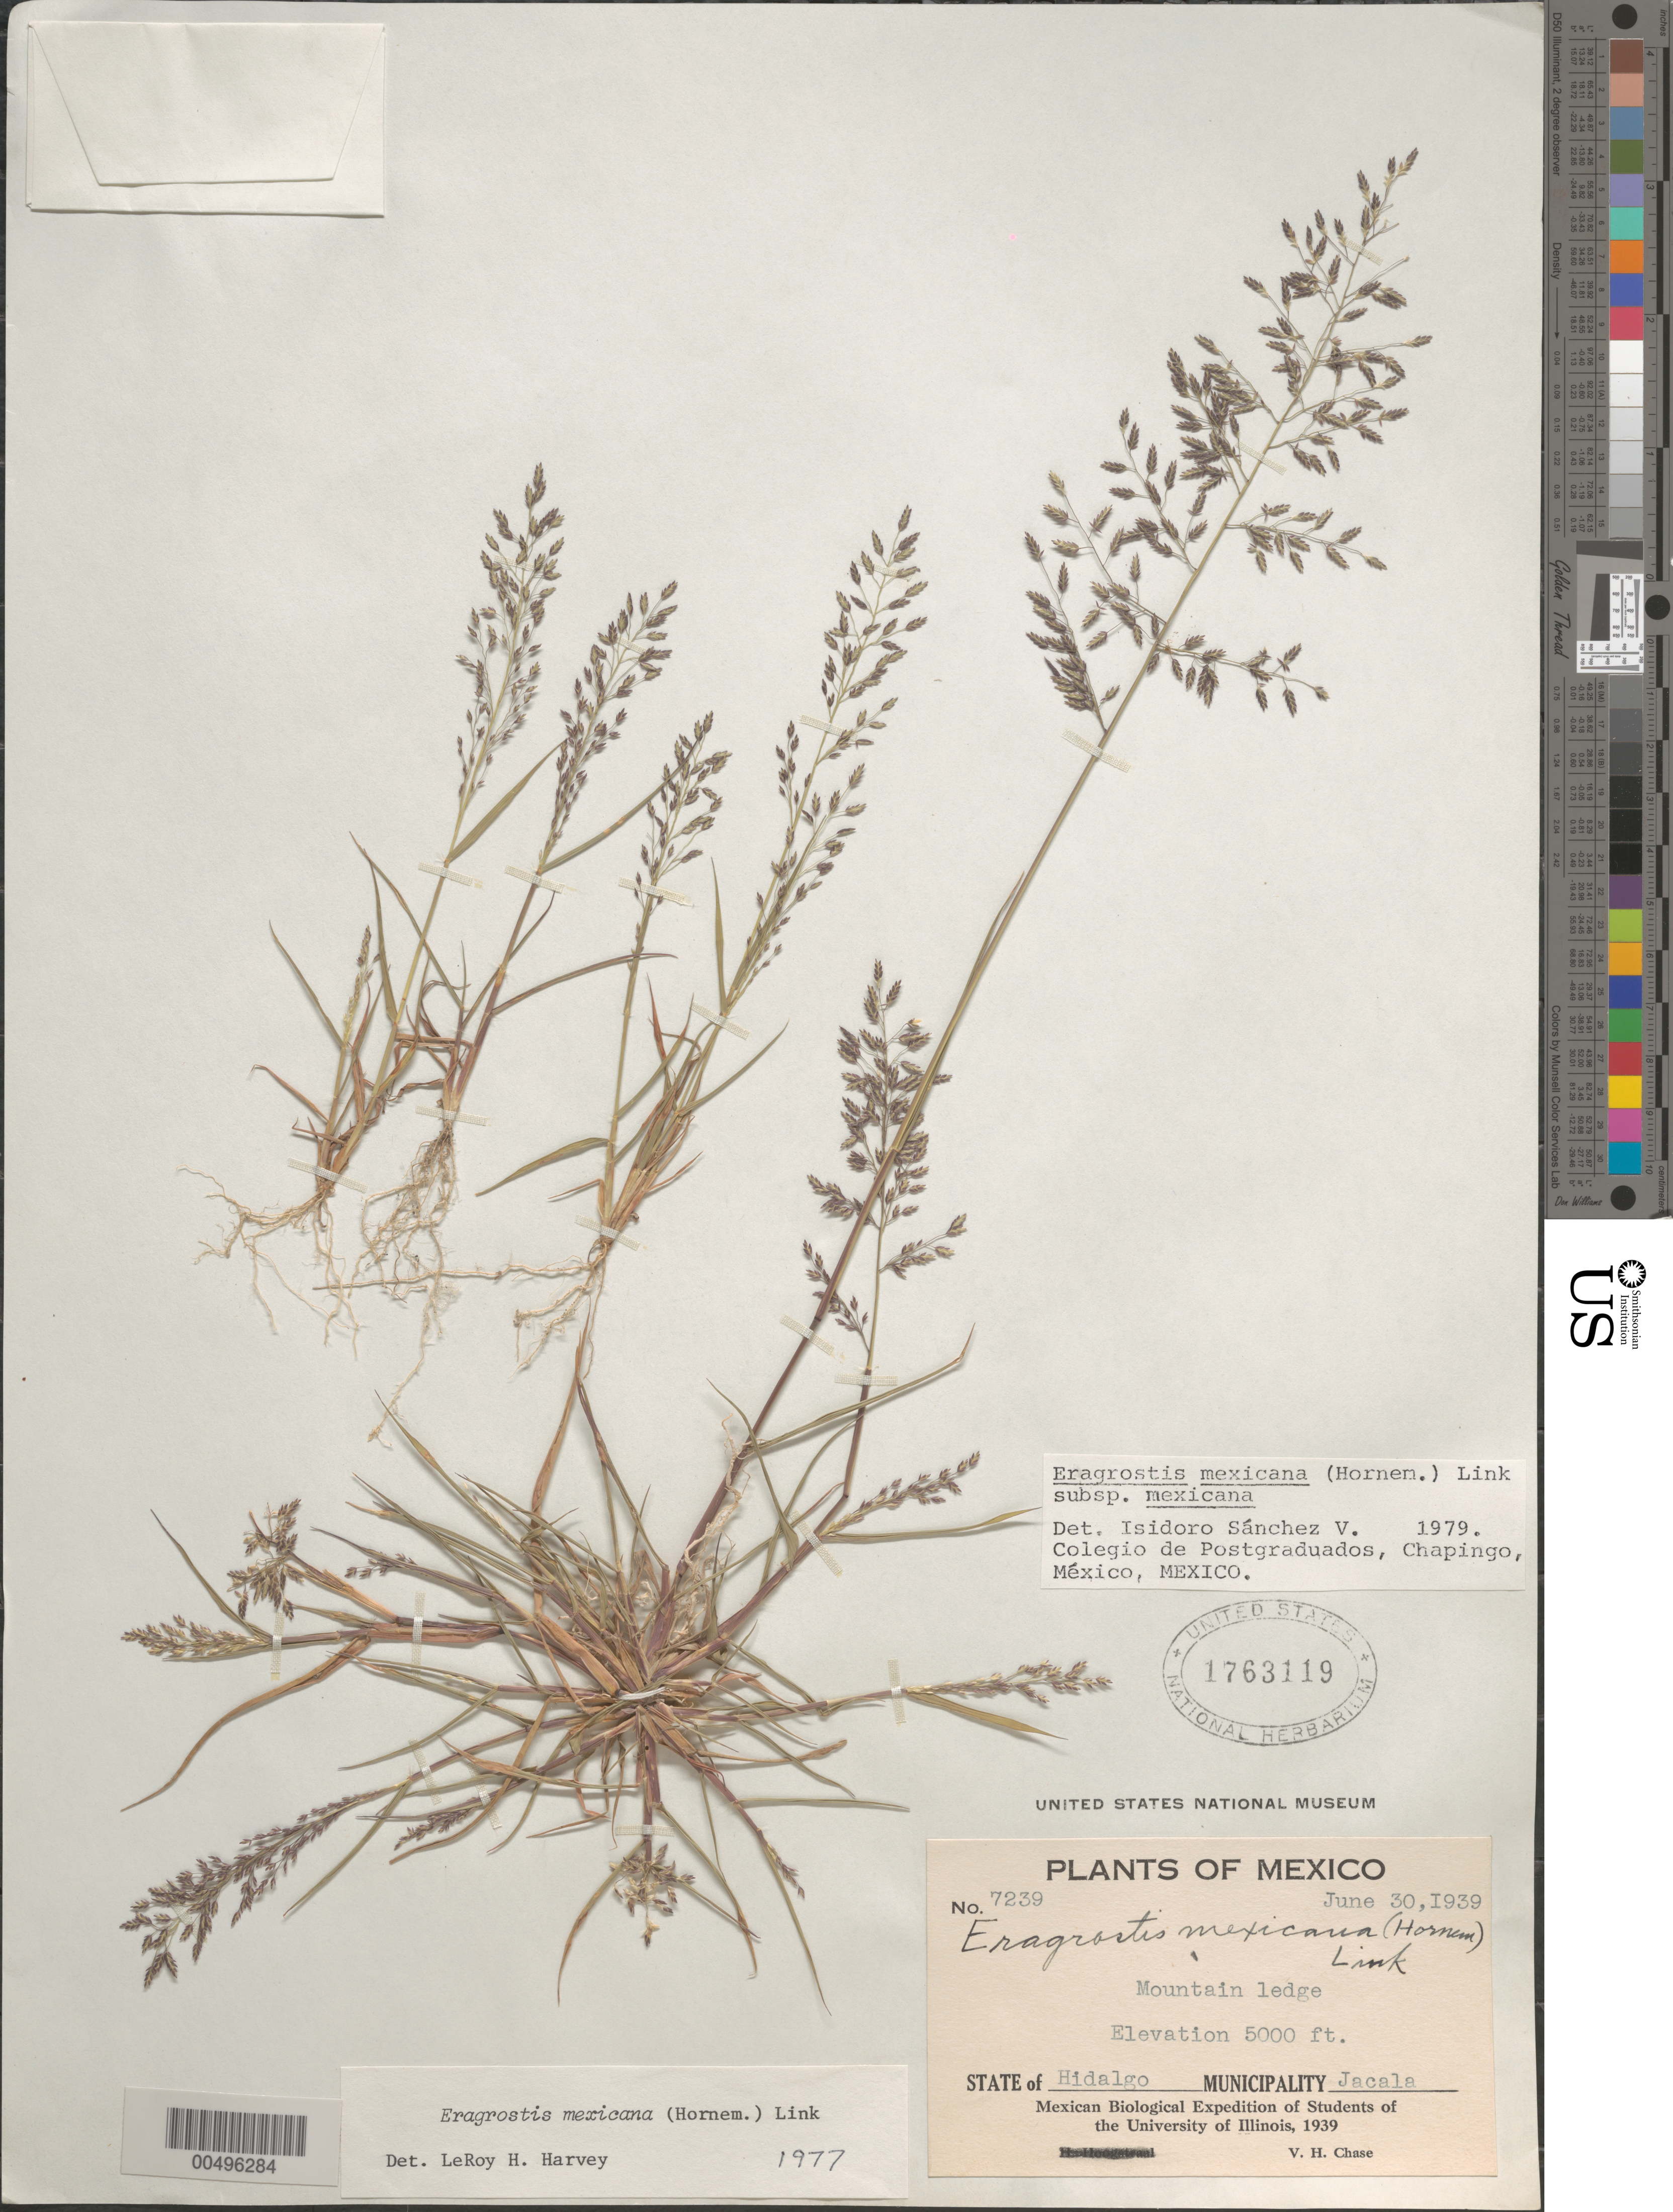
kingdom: Plantae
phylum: Tracheophyta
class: Liliopsida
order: Poales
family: Poaceae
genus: Eragrostis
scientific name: Eragrostis mexicana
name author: (Hornem.) Link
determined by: Sánchez Vega, I. M.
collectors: V. H. Chase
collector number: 7239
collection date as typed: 30 Jun 1939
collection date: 1939-06-30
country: Mexico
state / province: Hidalgo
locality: Jacala Mun.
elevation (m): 1524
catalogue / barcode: US 1763119